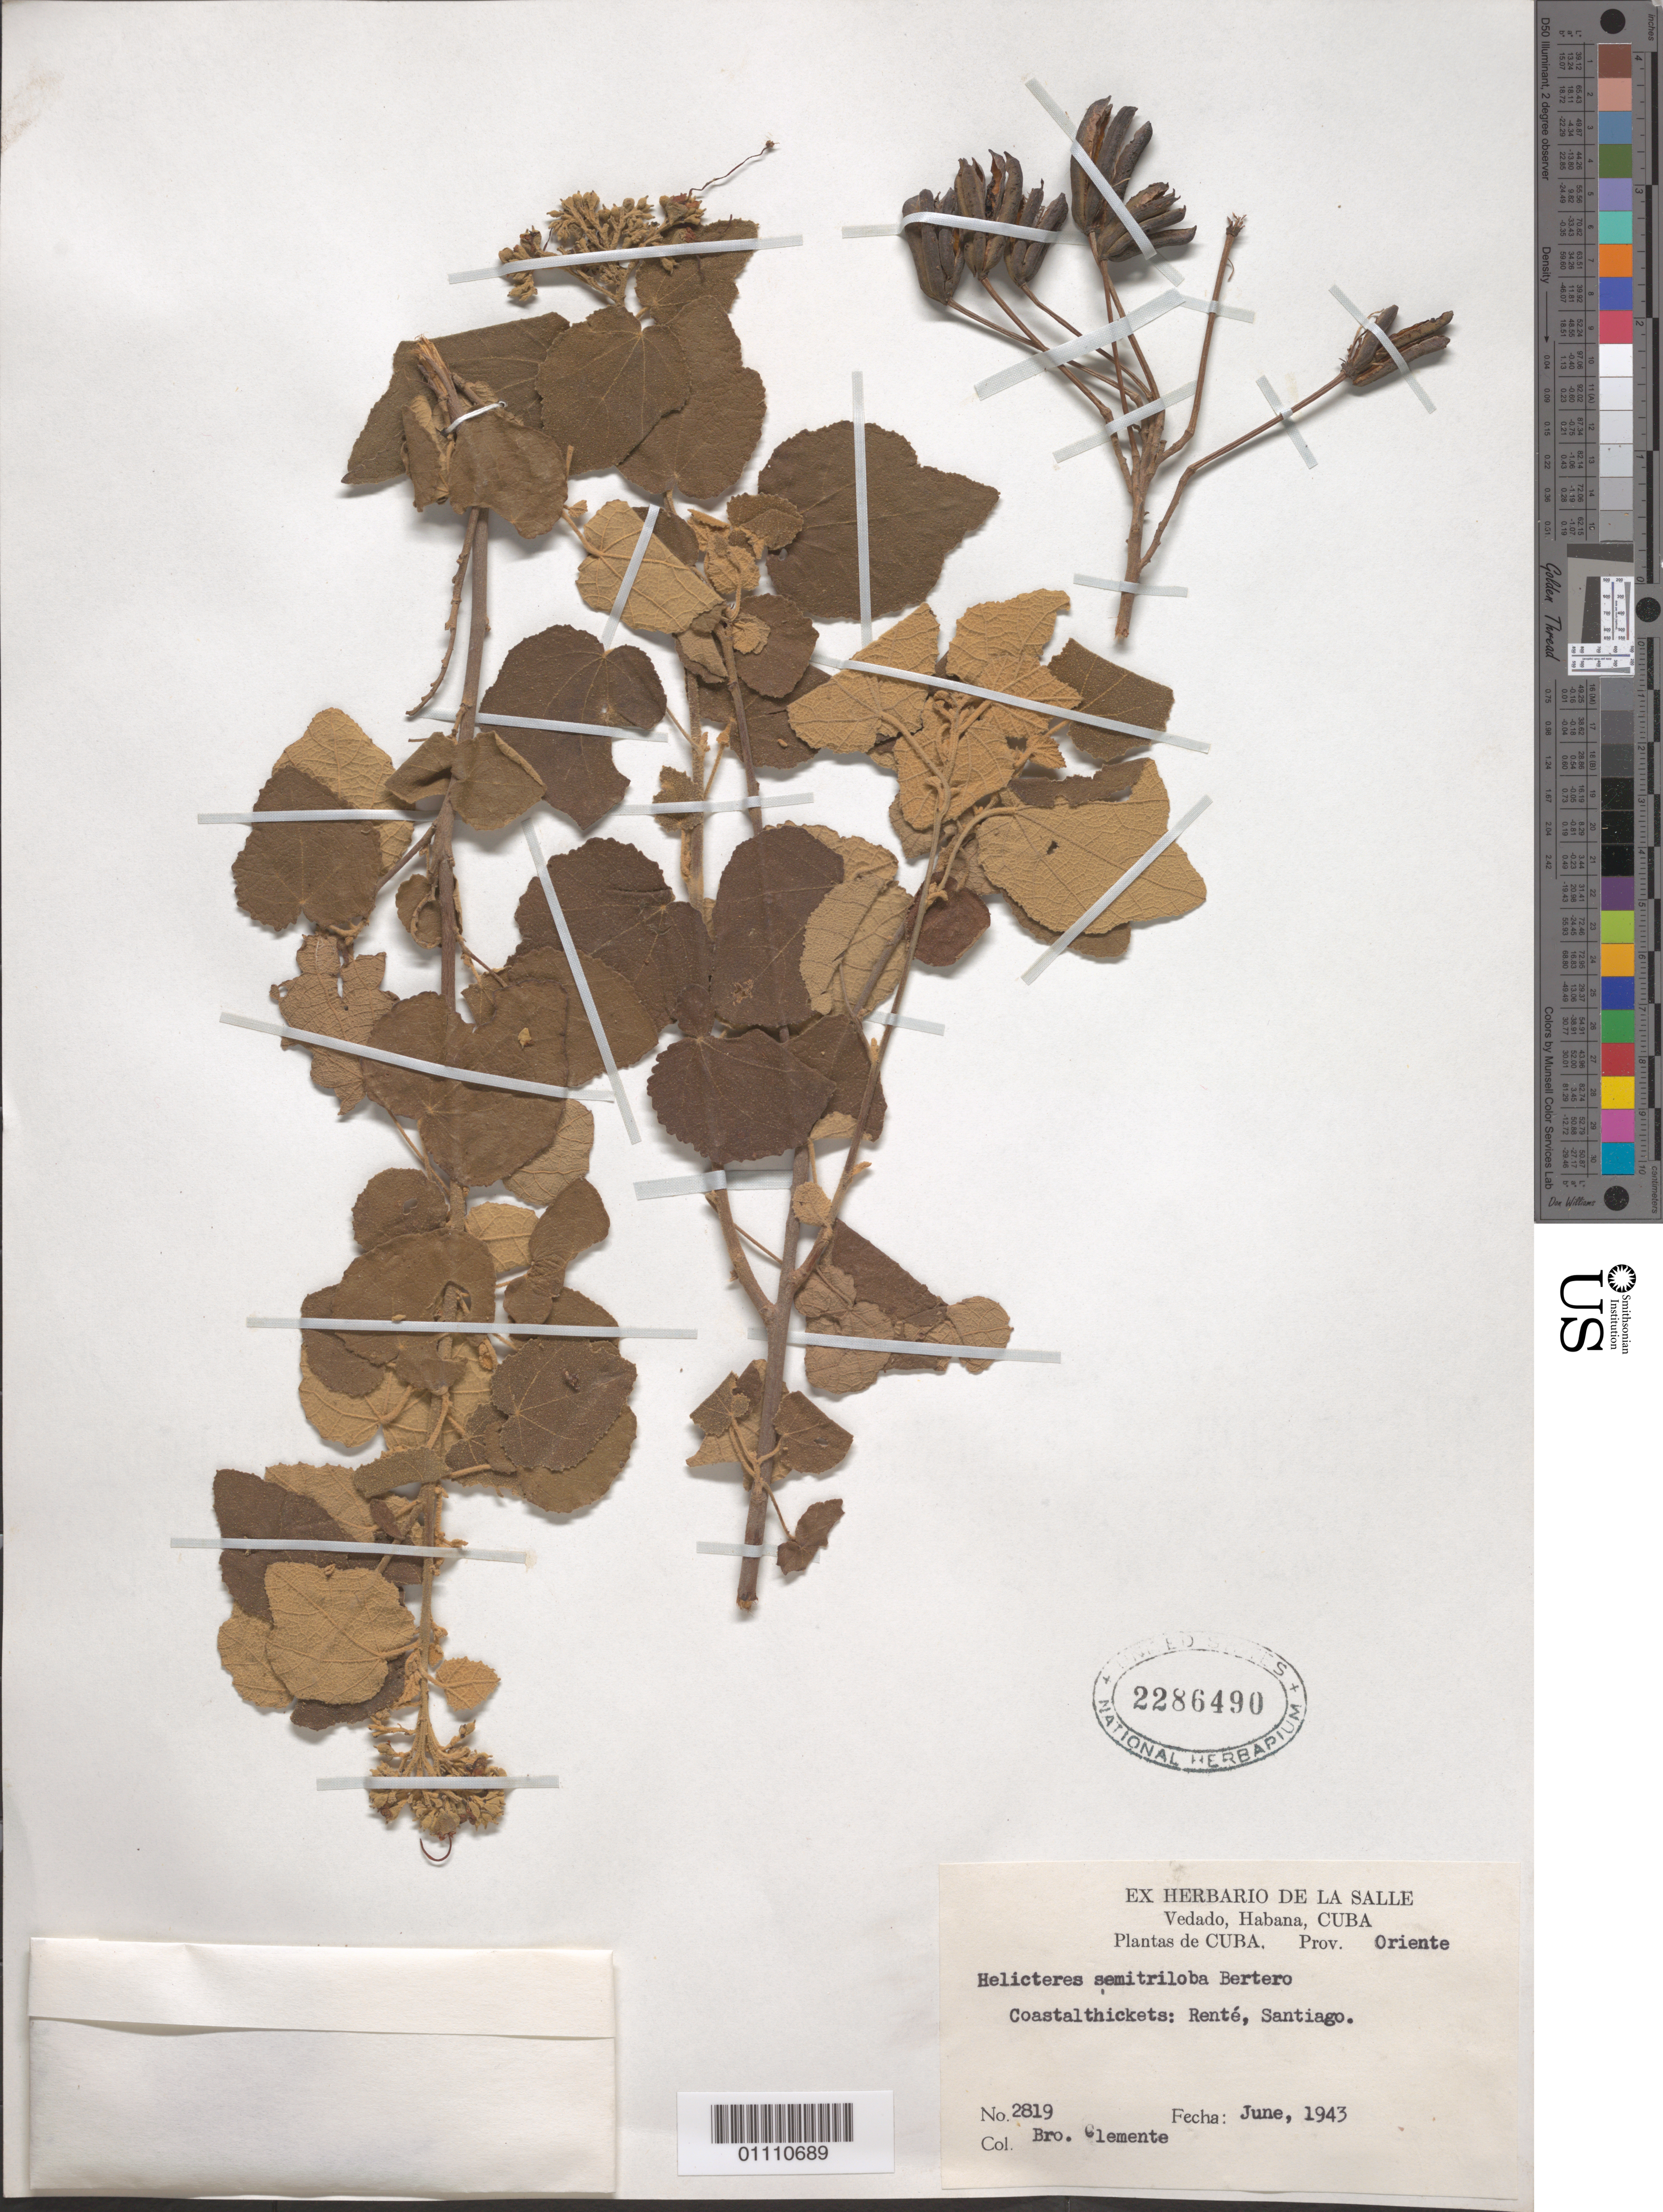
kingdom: Plantae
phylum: Tracheophyta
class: Magnoliopsida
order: Malvales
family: Malvaceae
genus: Helicteres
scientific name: Helicteres semitriloba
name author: Bertero ex DC.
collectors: Bro. Clemente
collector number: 2819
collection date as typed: Jun 1943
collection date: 1943-06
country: Cuba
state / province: Santiago de Cuba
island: Cuba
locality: Renté, Santiago, Prov Oriente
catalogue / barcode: US 2286490